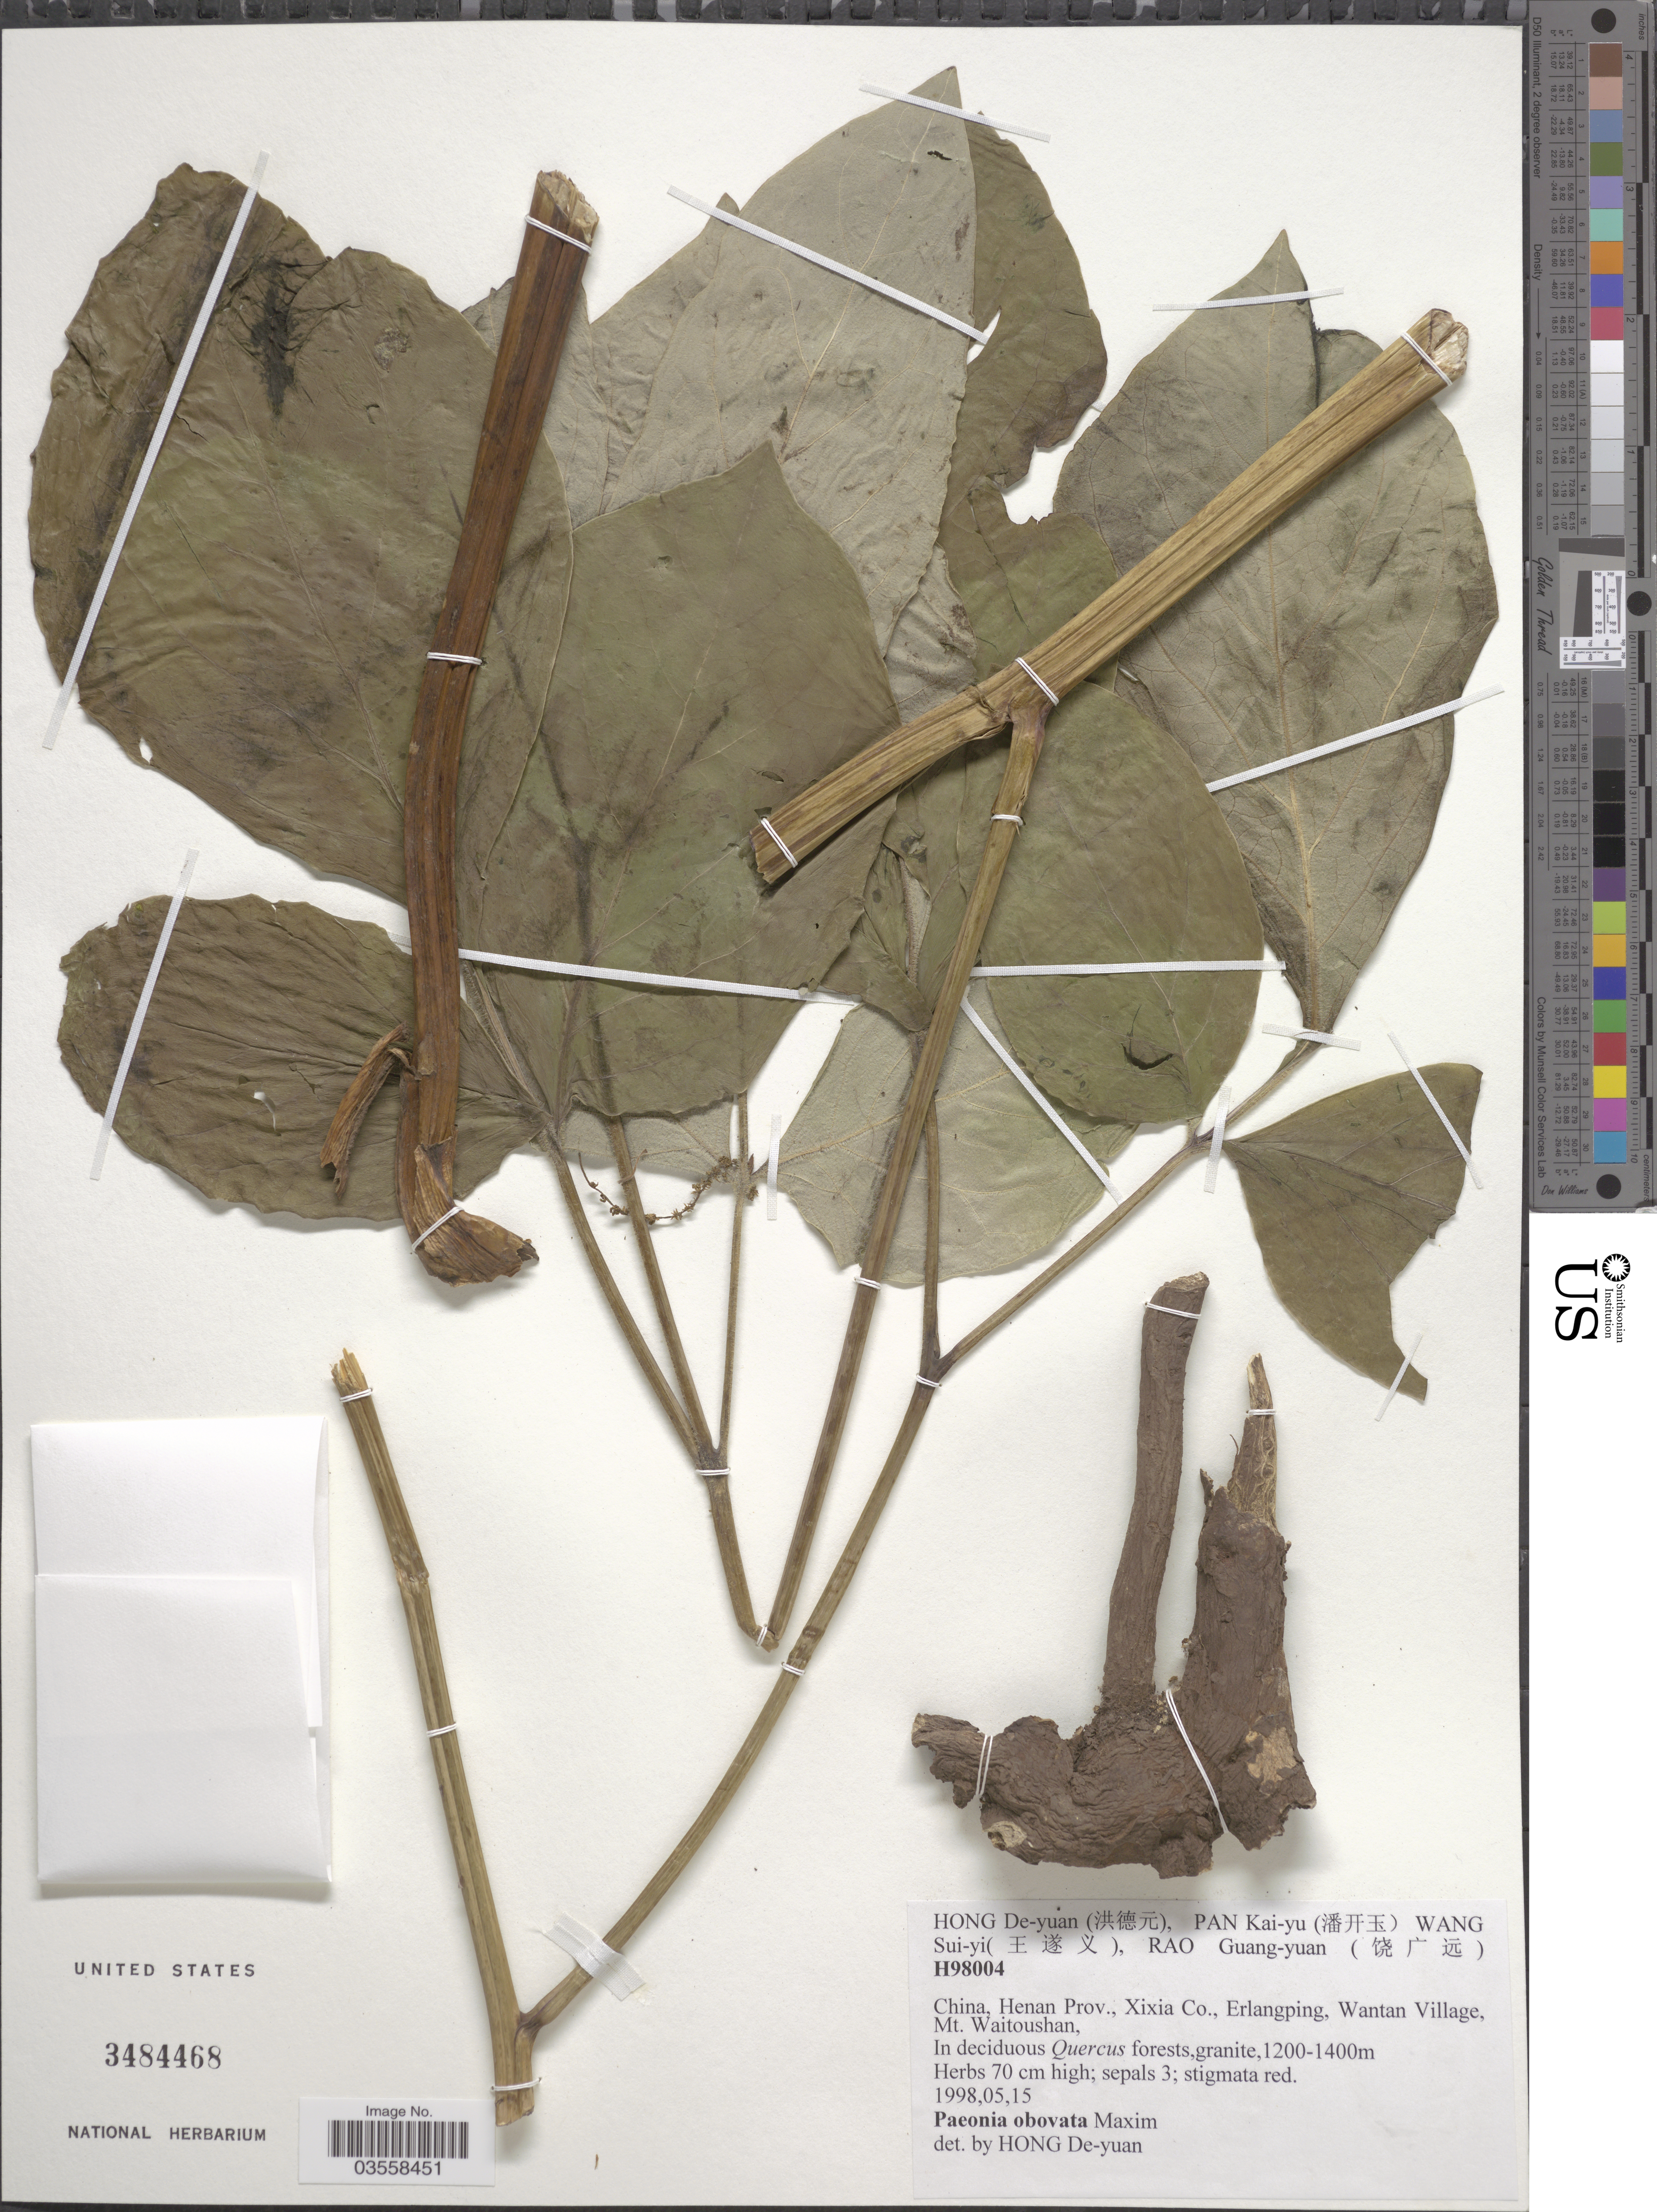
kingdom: Plantae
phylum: Tracheophyta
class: Magnoliopsida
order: Saxifragales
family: Paeoniaceae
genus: Paeonia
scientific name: Paeonia obovata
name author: Maxim.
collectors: D.-Y. Hong, K. Pan, Wang Sui-yi & Rao Guang-yuan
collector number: H98004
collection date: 1998-05-15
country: China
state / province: Henan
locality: Xixia Co., Erlangping, Wantan Village, Mt. Waitoushan.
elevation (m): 1200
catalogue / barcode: US 3484468